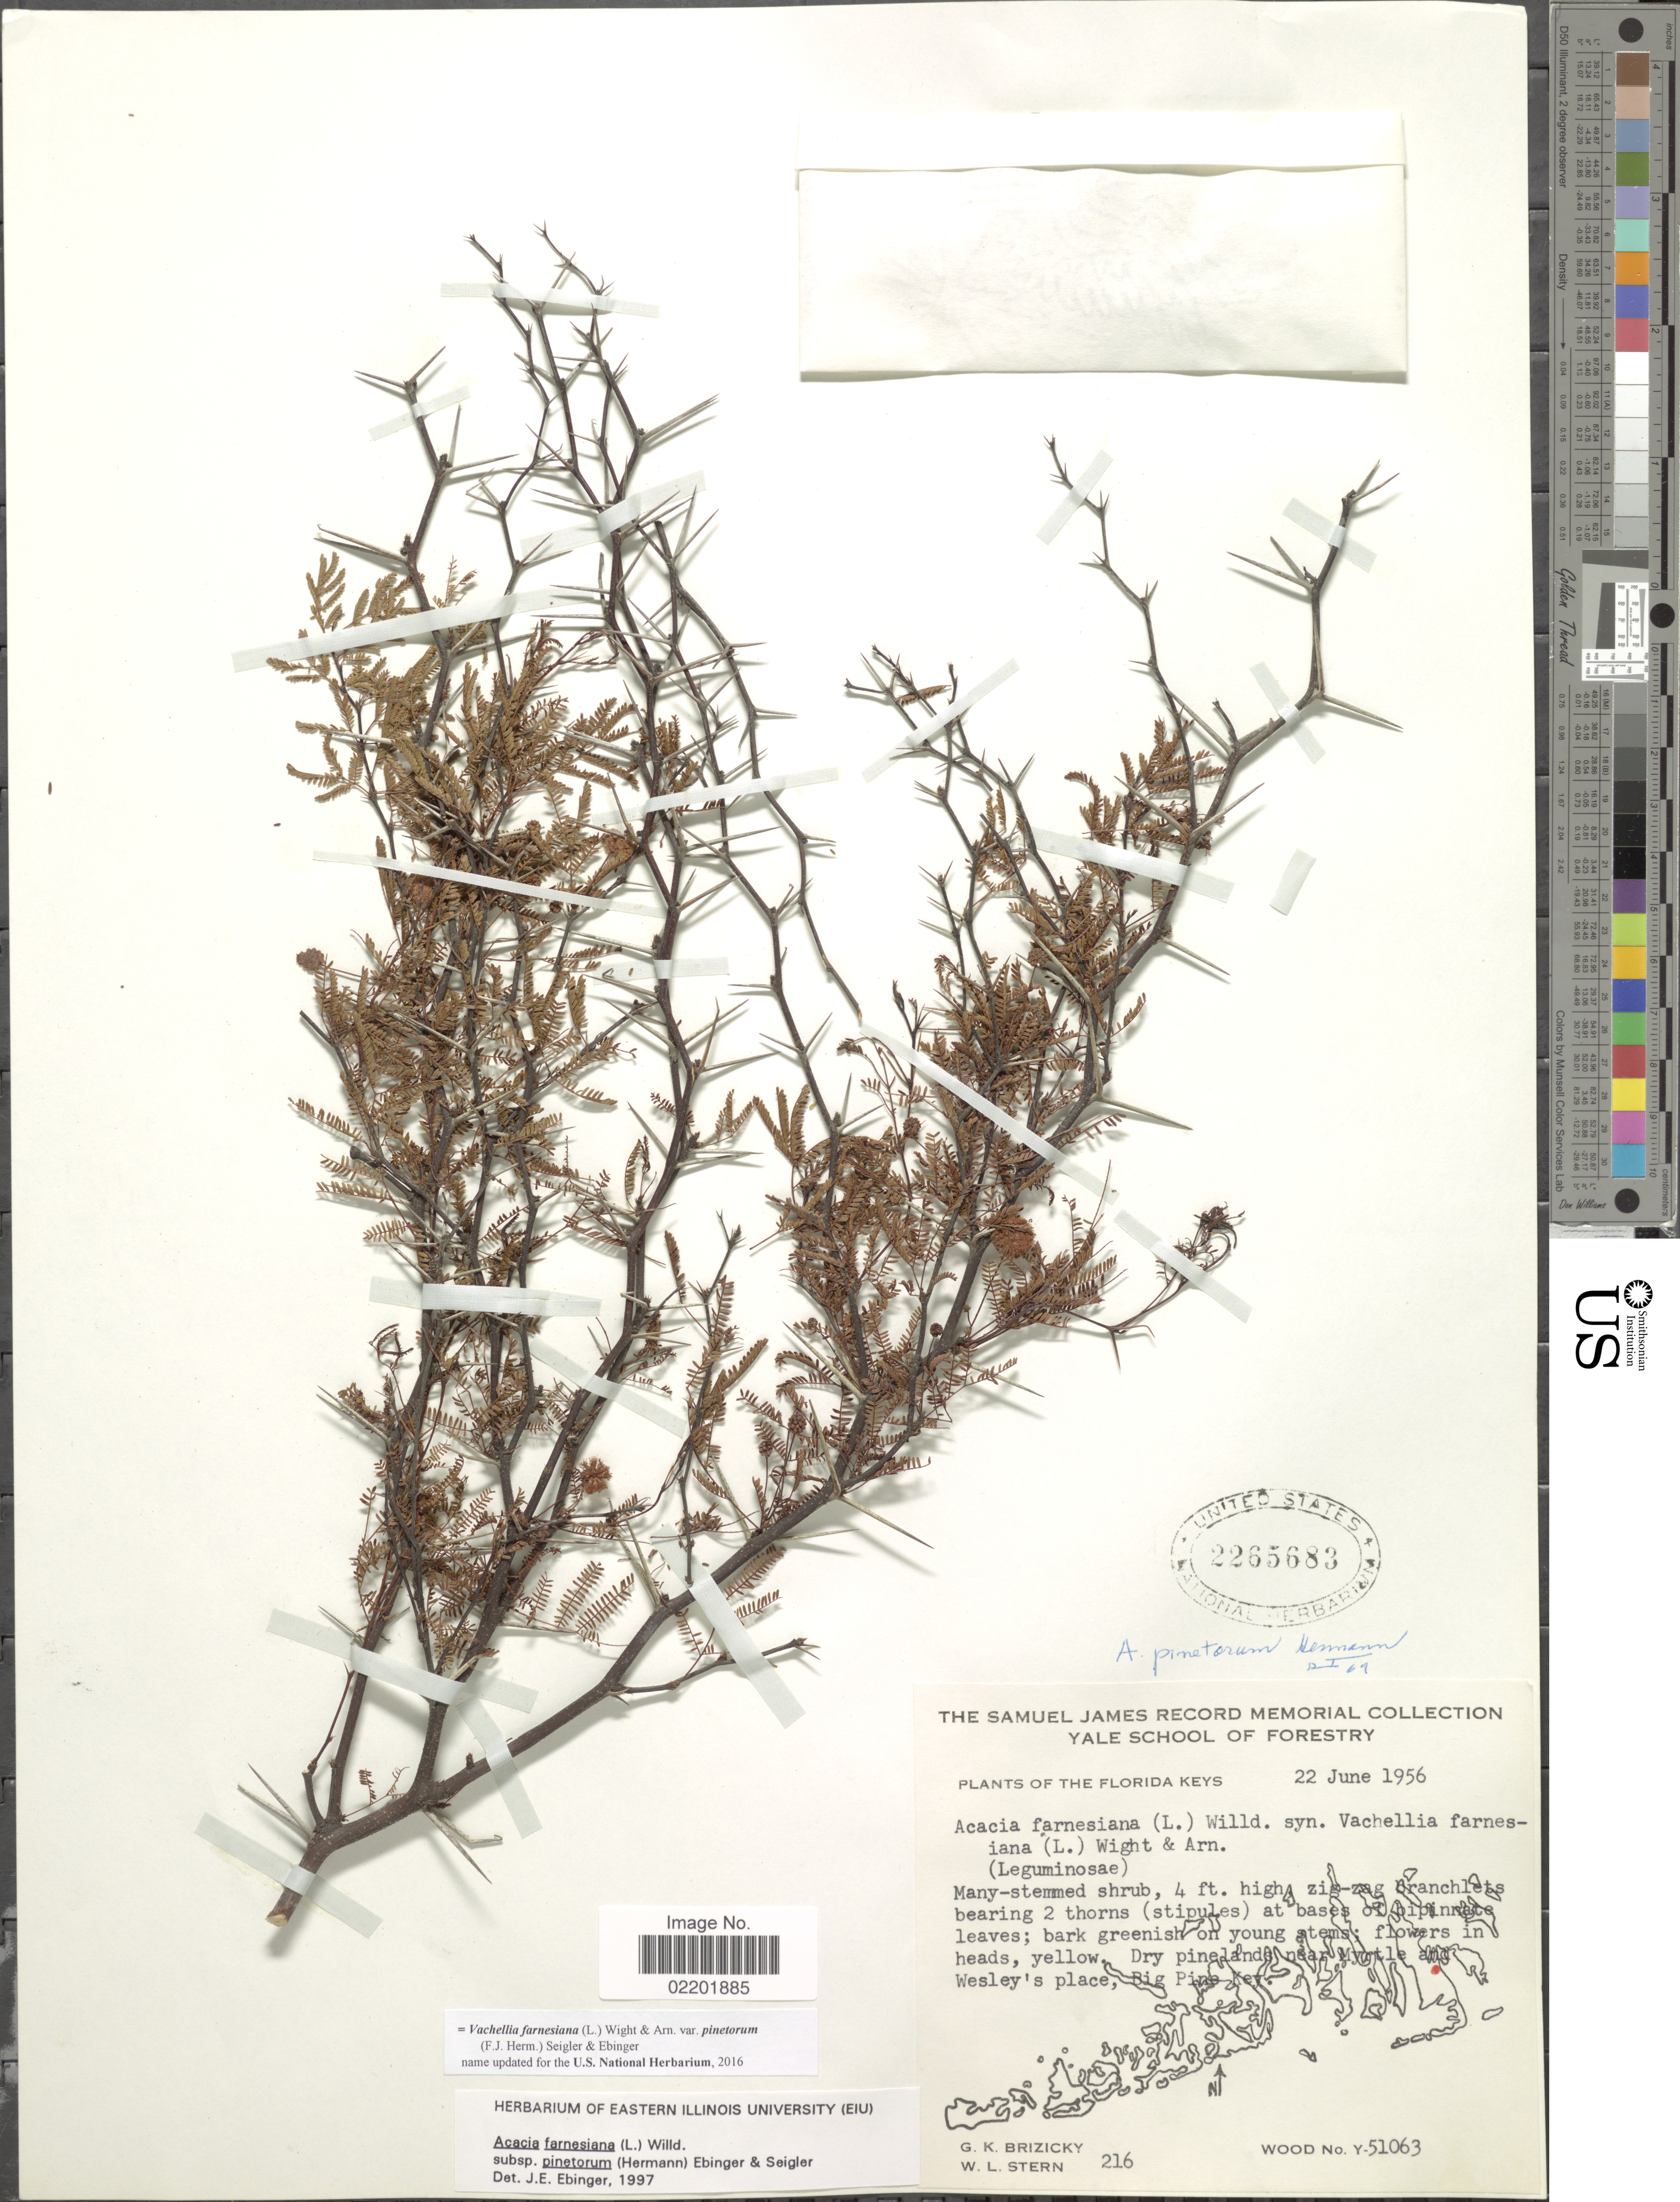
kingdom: Plantae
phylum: Tracheophyta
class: Magnoliopsida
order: Fabales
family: Fabaceae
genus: Vachellia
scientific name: Vachellia farnesiana var. farnesiana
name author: (L.) Wight & Arn.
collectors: G. K. Brizicky, W. L. Stern & Wood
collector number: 216/Y-51063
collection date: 1956-06-22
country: United States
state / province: Florida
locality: Florida Keys, near Myrtle and Wesley's place, Big Pine Key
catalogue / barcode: US 2265683